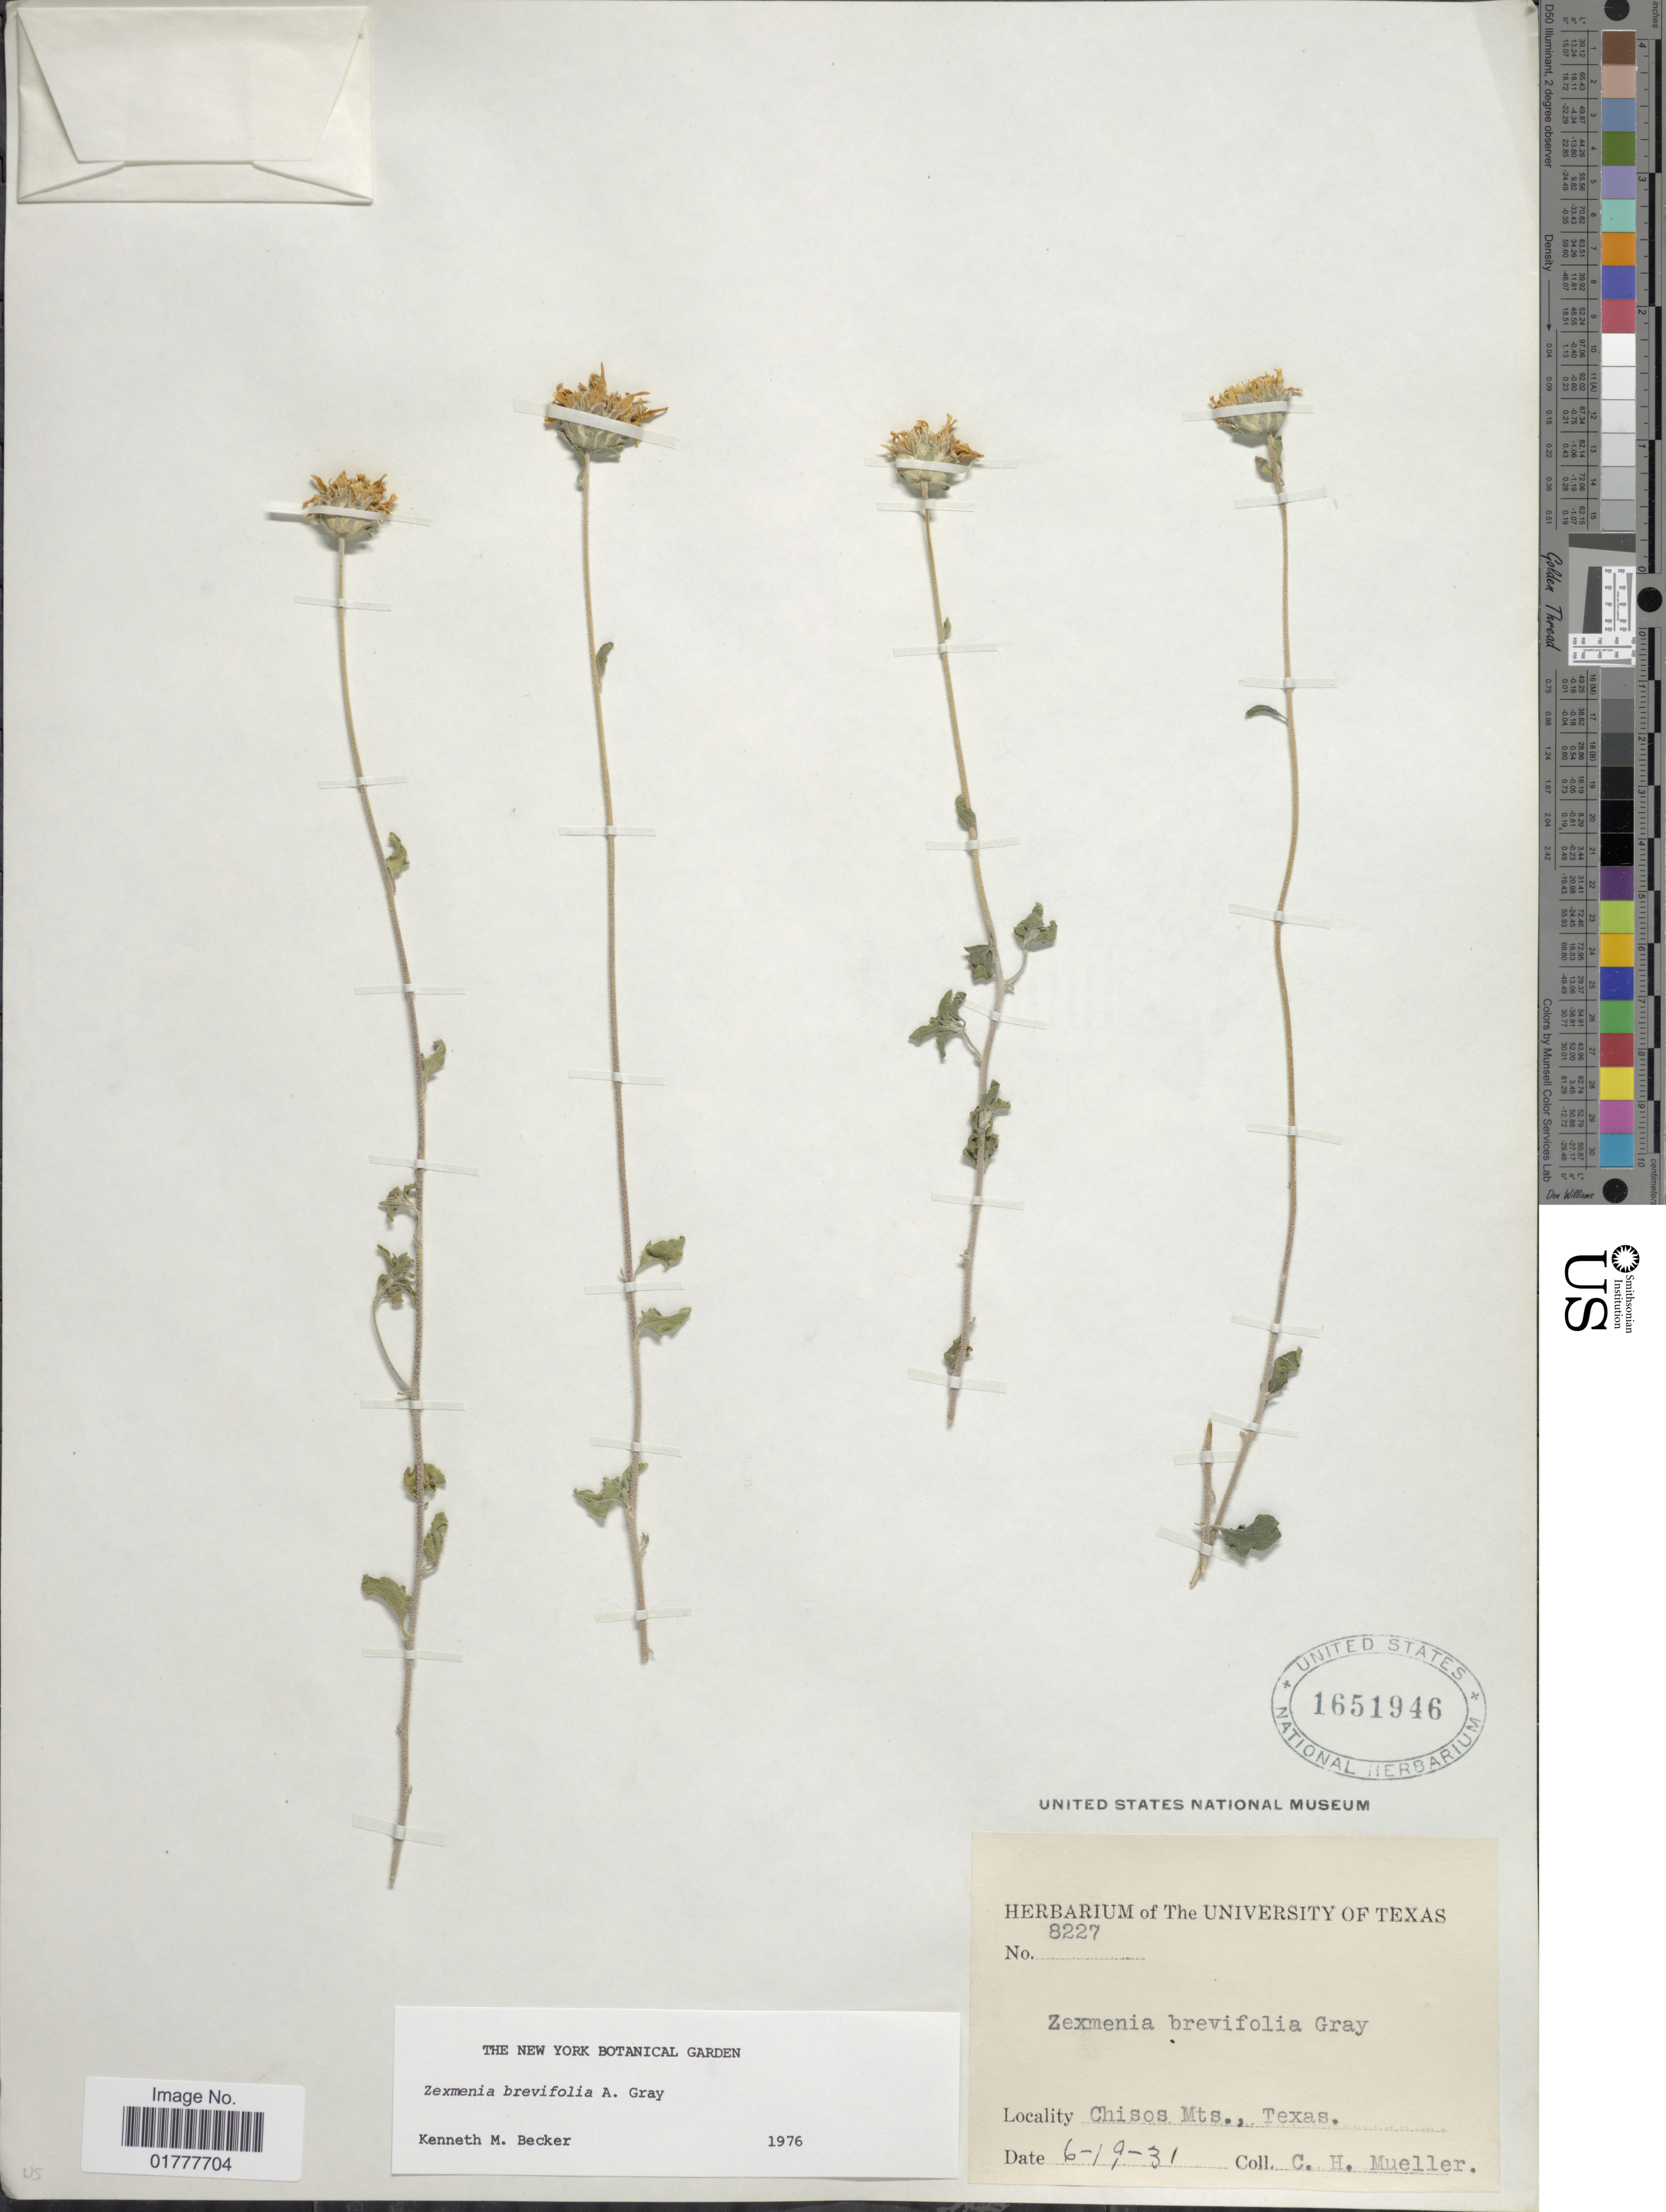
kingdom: Plantae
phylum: Tracheophyta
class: Magnoliopsida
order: Asterales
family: Asteraceae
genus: Zexmenia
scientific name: Zexmenia brevifolia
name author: A. Gray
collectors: C. H. Mueller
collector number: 8227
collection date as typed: Transcribed d/m/y: 19/6/31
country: United States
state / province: Texas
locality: Chisos Mts., Texas.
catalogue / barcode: US 1651946